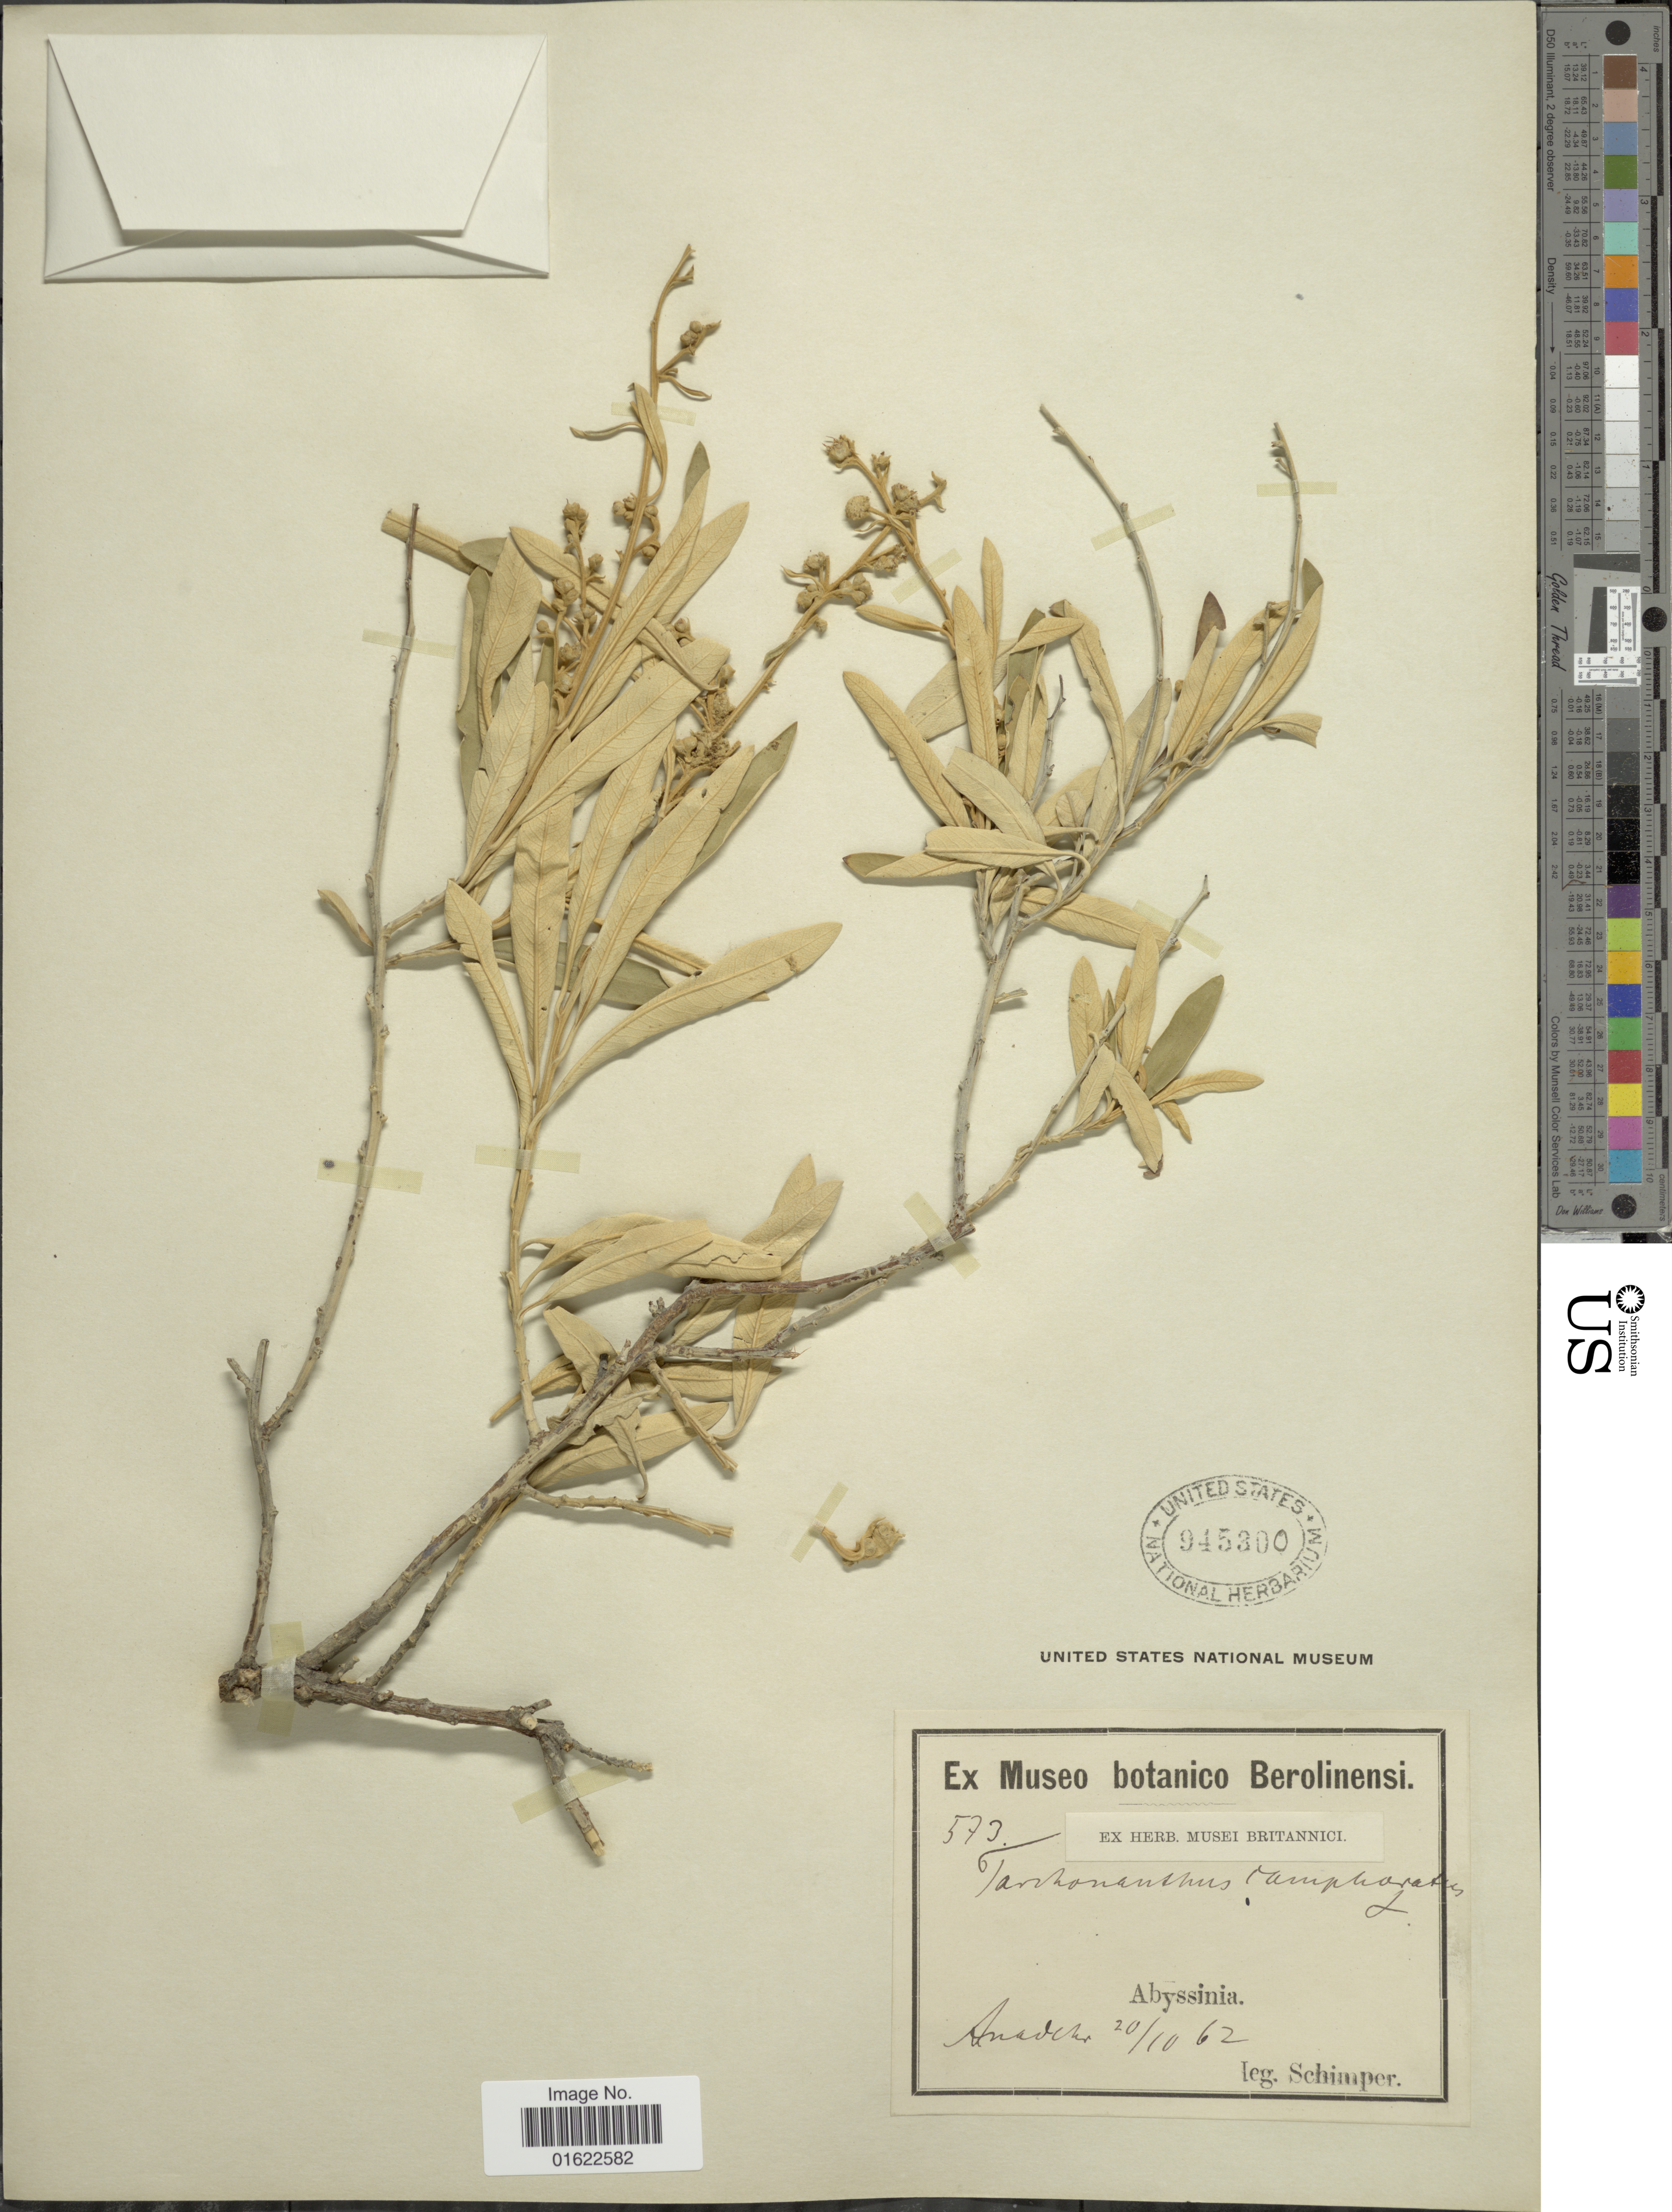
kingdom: Plantae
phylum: Tracheophyta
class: Magnoliopsida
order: Asterales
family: Asteraceae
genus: Tarchonanthus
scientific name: Tarchonanthus camphoratus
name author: L.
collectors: -. Schimper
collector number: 573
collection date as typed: Transcribed d/m/y: 20/10/62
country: Eritrea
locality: Abyssinia, Anadehr.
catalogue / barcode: US 945300